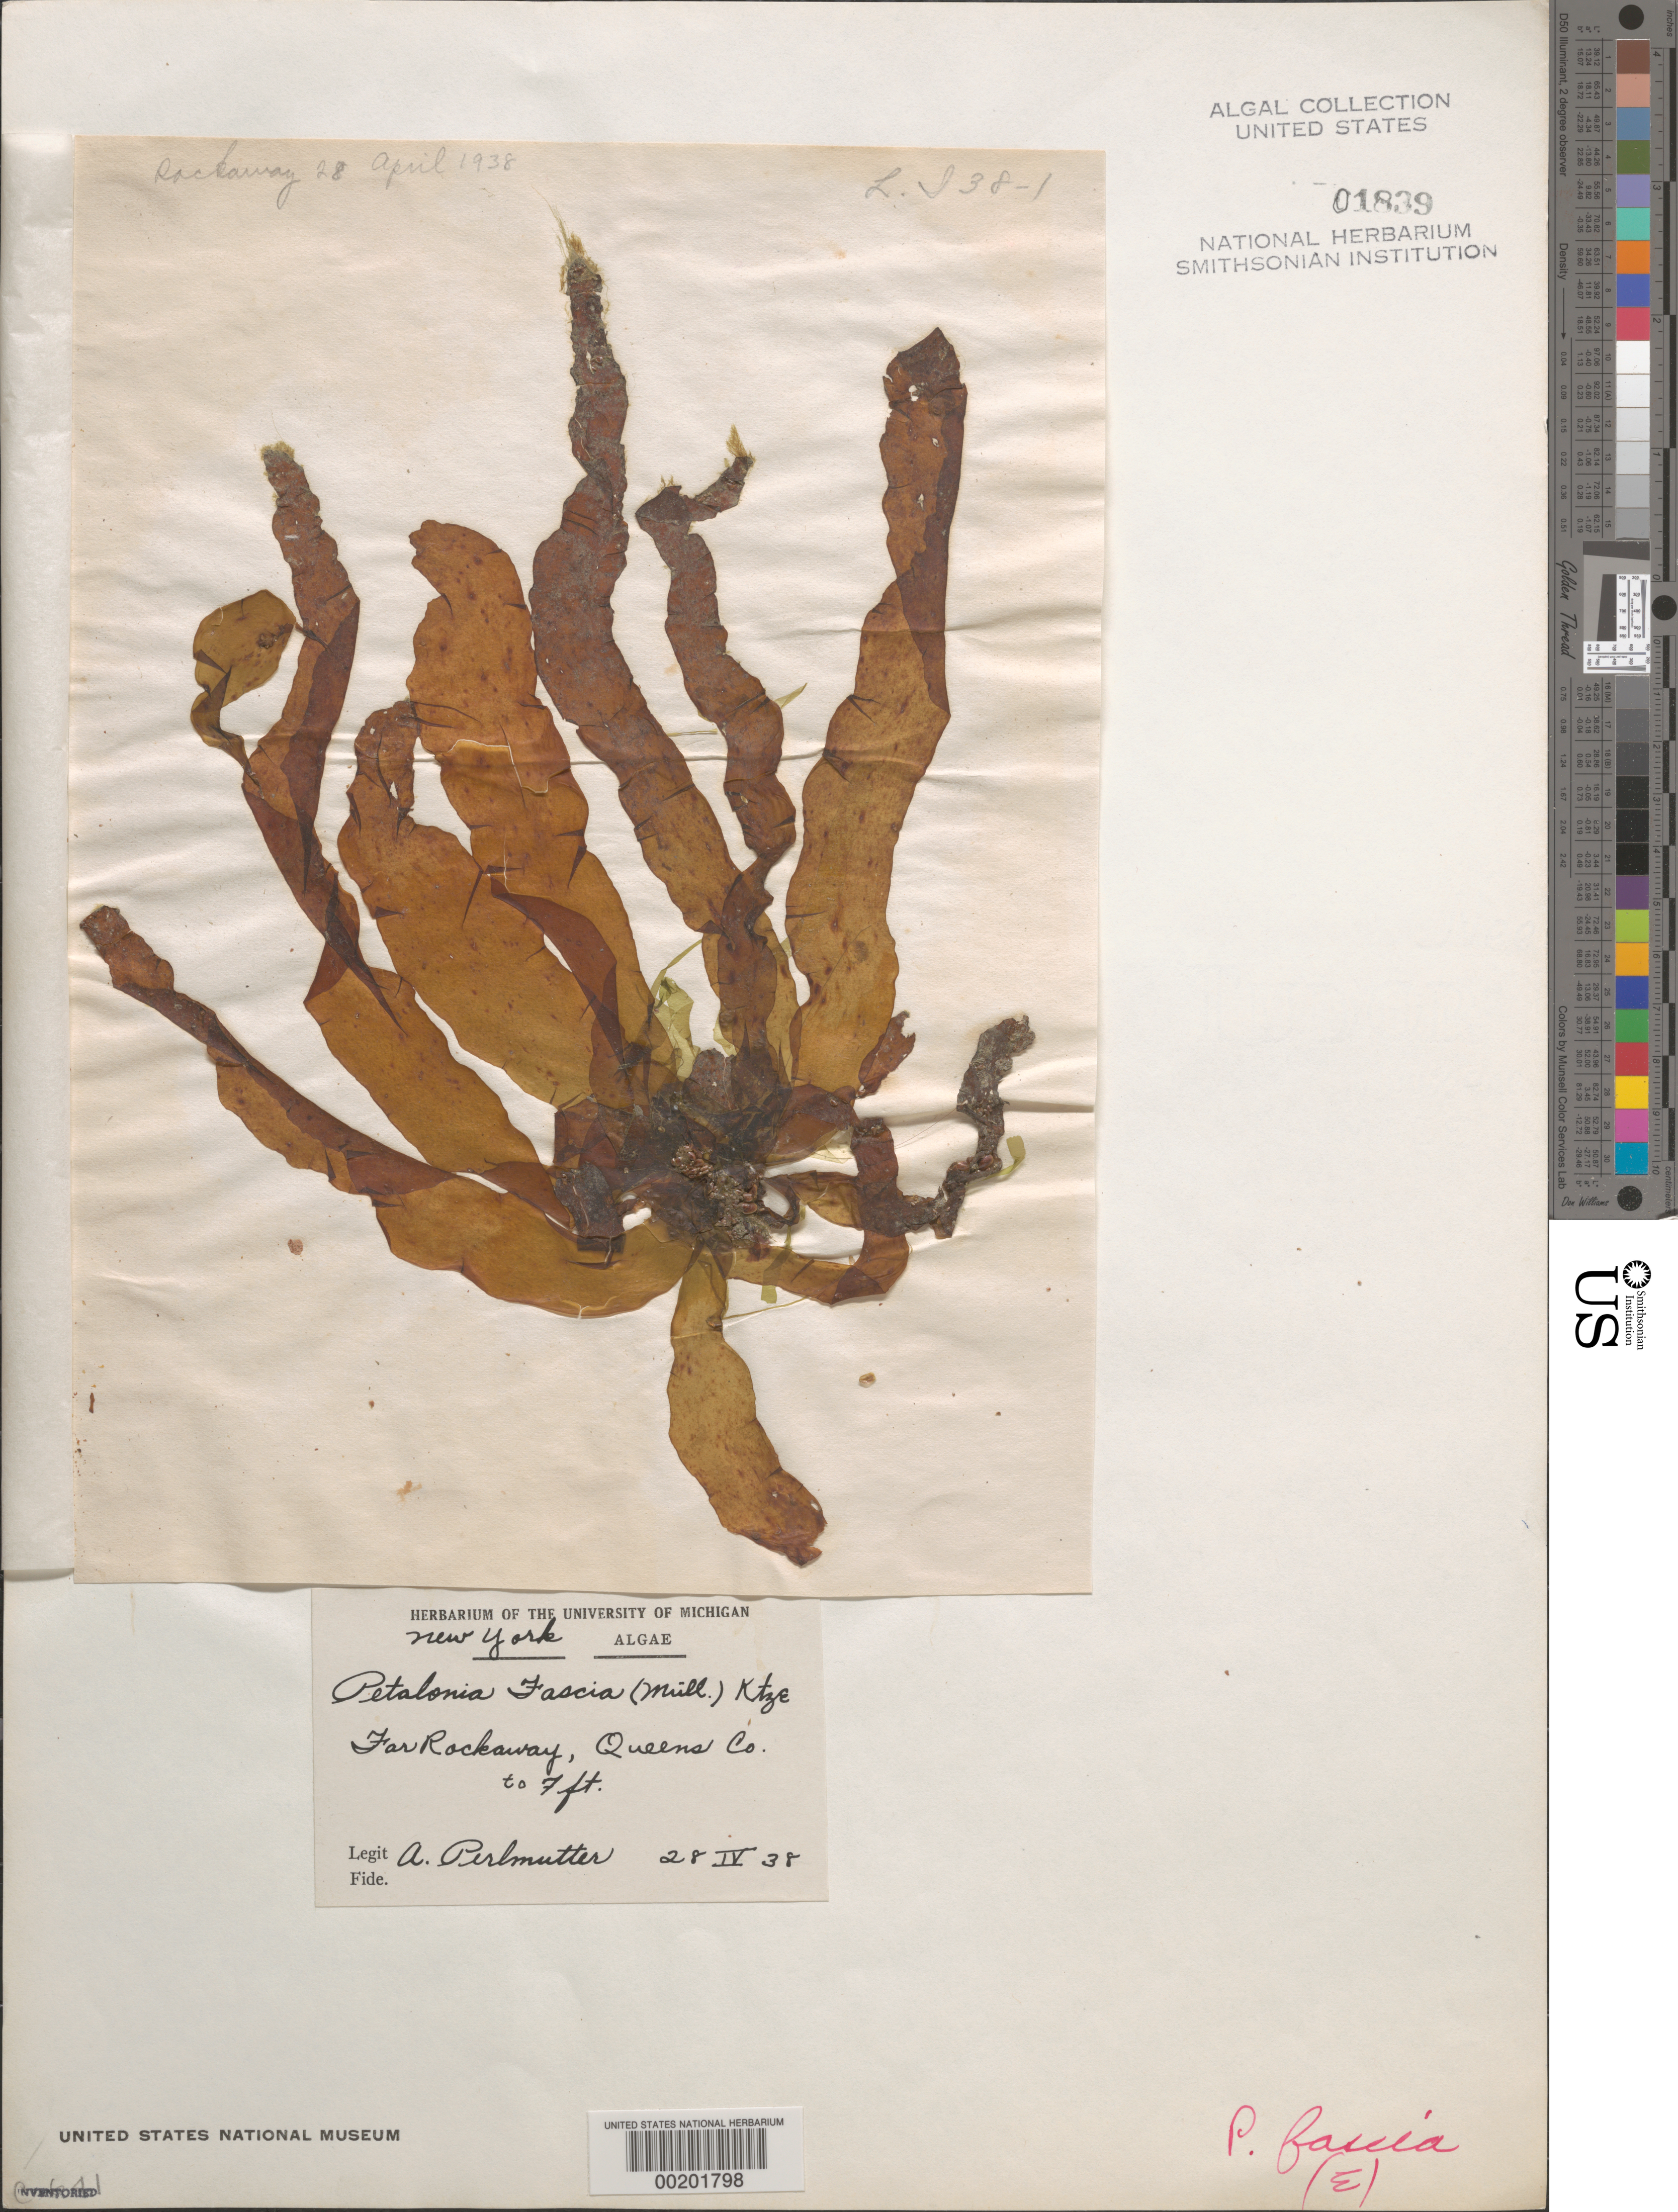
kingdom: Chromista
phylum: Ochrophyta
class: Phaeophyceae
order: Scytosiphonales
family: Scytosiphonaceae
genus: Petalonia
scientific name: Petalonia fascia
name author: (O.F. Müller) Kuntze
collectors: A. Perlmutter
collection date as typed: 28 Apr 1938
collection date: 1938-04-28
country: United States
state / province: New York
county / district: Queens County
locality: Far Rockaway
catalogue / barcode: US 1839